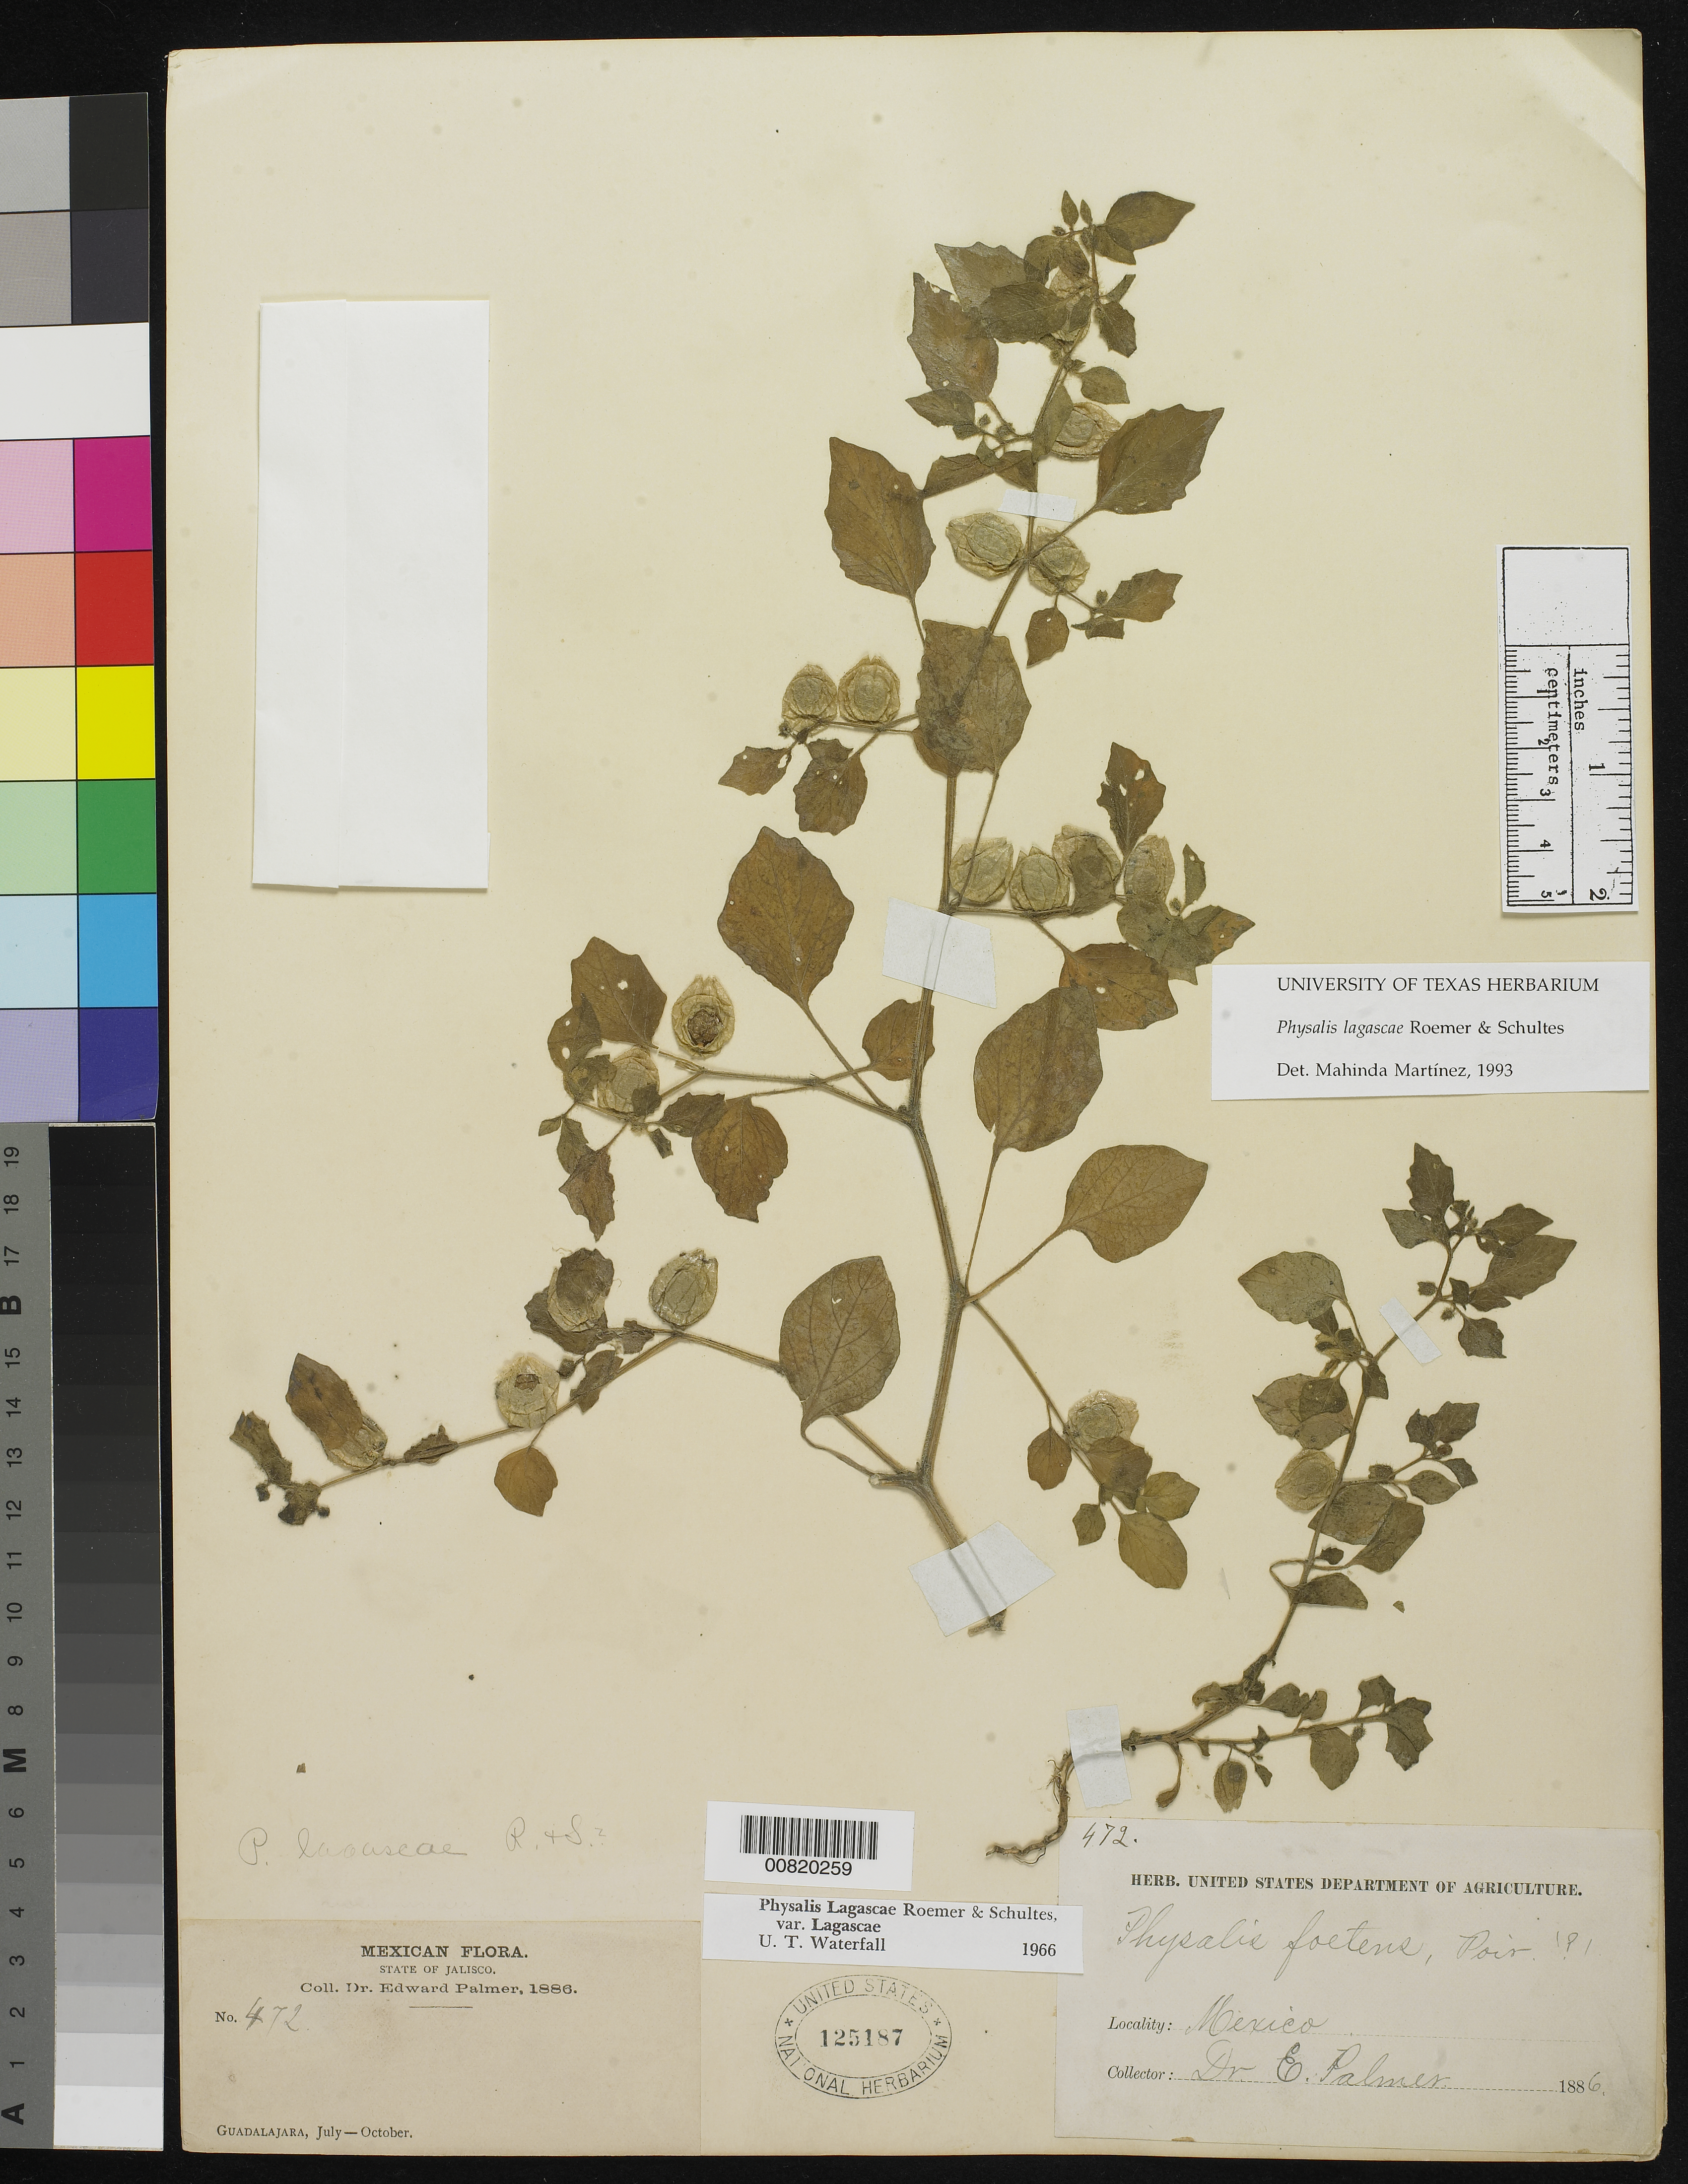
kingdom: Plantae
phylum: Tracheophyta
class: Magnoliopsida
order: Solanales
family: Solanaceae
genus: Physalis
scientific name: Physalis lagascae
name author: Roem. & Schult.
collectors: E. Palmer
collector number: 472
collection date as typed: Jul 1886 to -- Oct 1886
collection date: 1886-07/1886-10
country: Mexico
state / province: Jalisco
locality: Guadalajara, Jalisco.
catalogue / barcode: US 125187